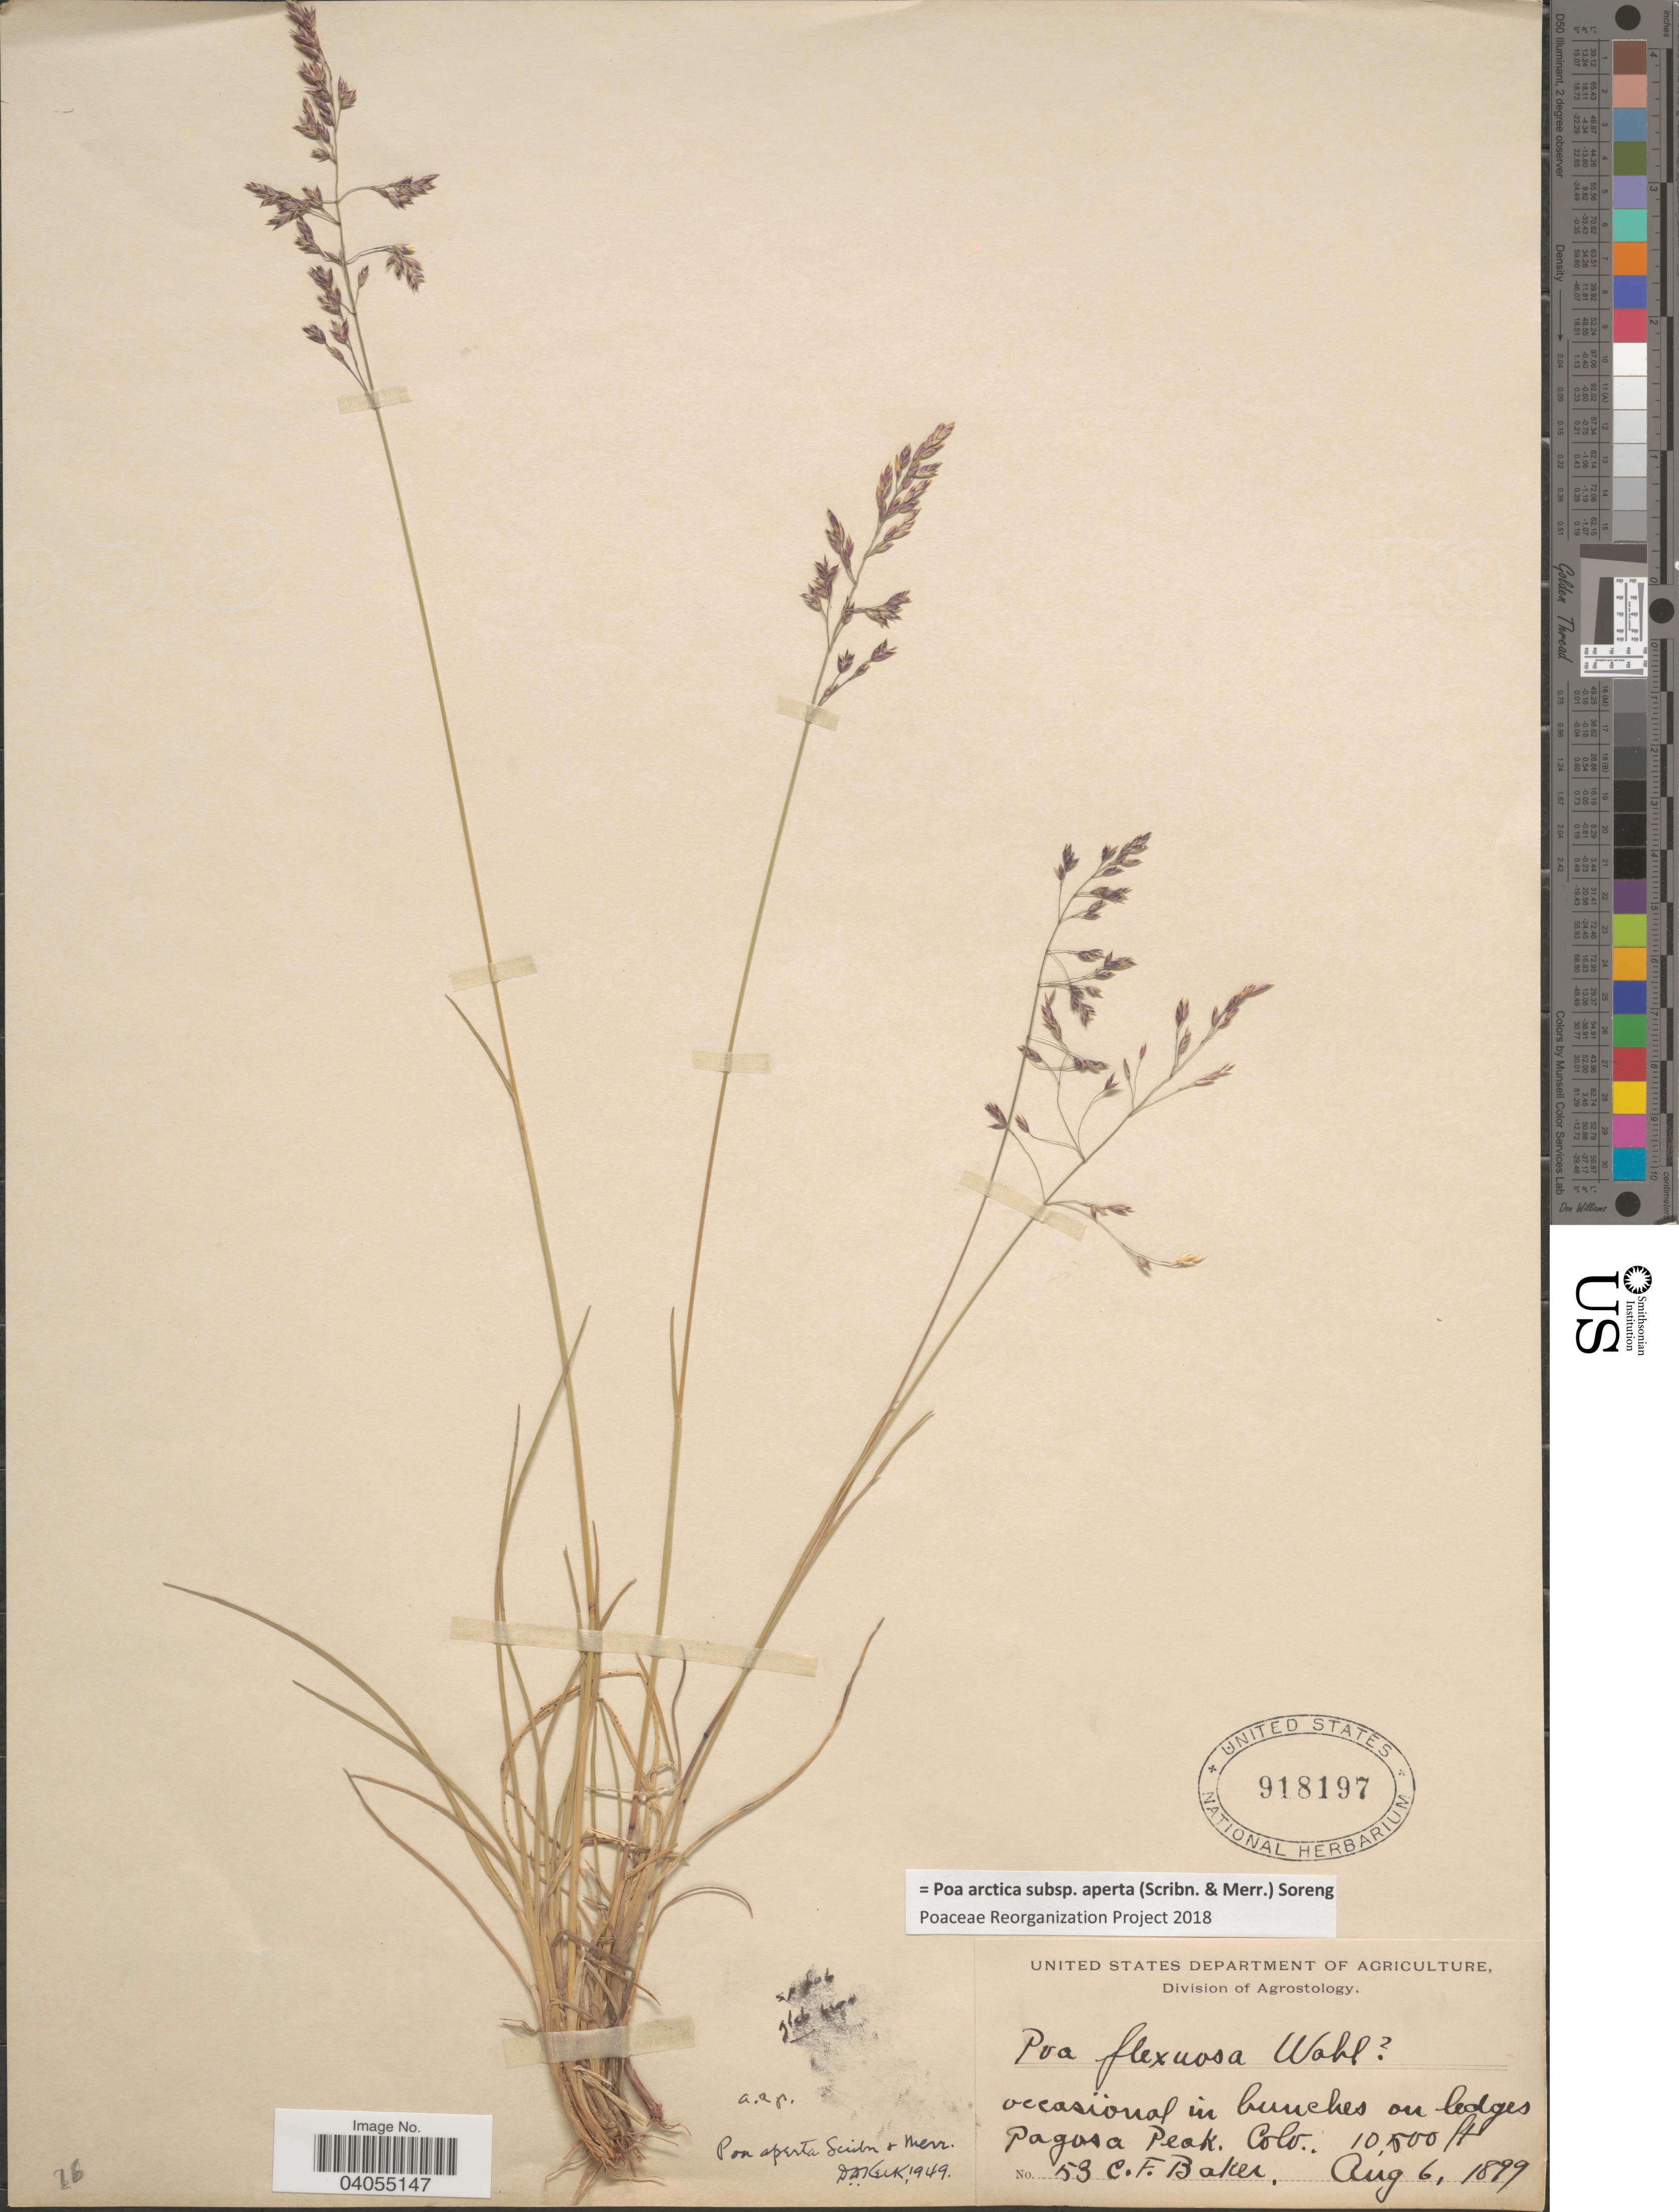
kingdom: Plantae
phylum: Tracheophyta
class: Liliopsida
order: Poales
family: Poaceae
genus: Poa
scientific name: Poa arctica subsp. aperta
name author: (Scribn. & Merr.) Soreng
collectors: C. F. Baker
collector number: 53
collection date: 1899-08-06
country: United States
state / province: Colorado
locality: Pagosa Peak.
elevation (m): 3200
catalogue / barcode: US 918197